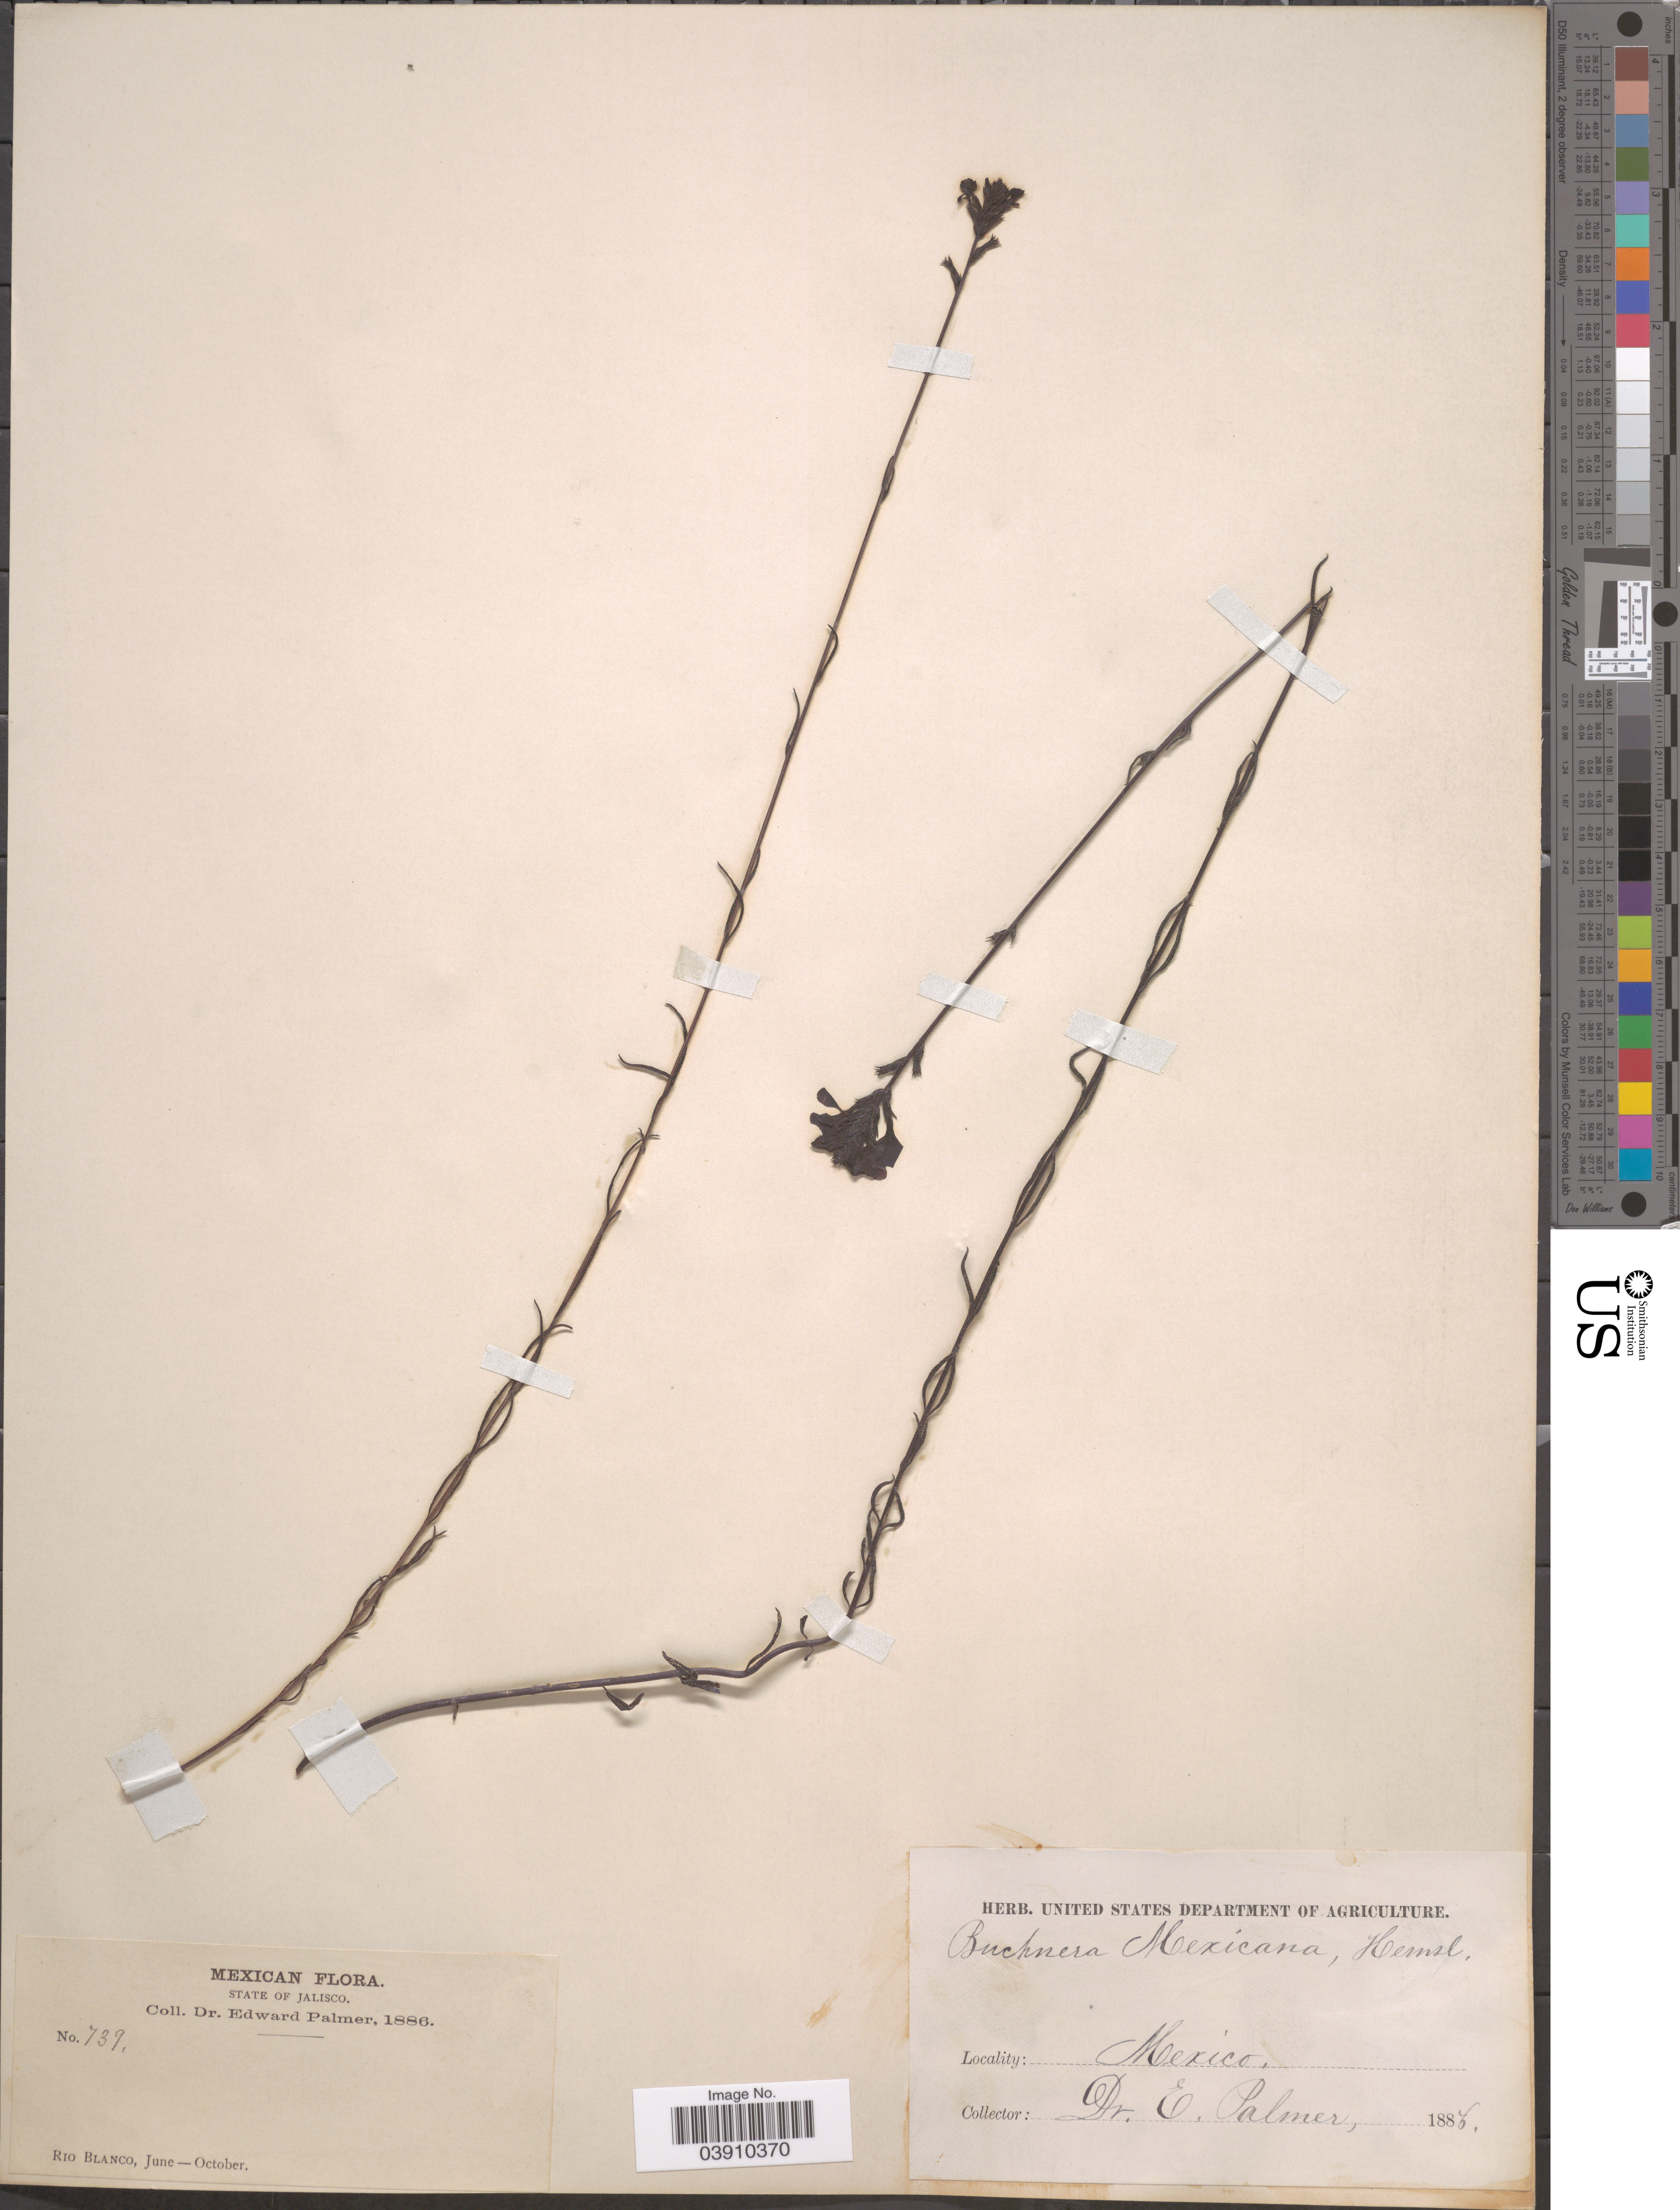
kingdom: Plantae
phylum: Tracheophyta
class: Magnoliopsida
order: Lamiales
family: Orobanchaceae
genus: Buchnera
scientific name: Buchnera pusilla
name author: Kunth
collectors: E. Palmer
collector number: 739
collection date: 1886-06/1886-10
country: Mexico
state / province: Jalisco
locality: Rio Blanco.